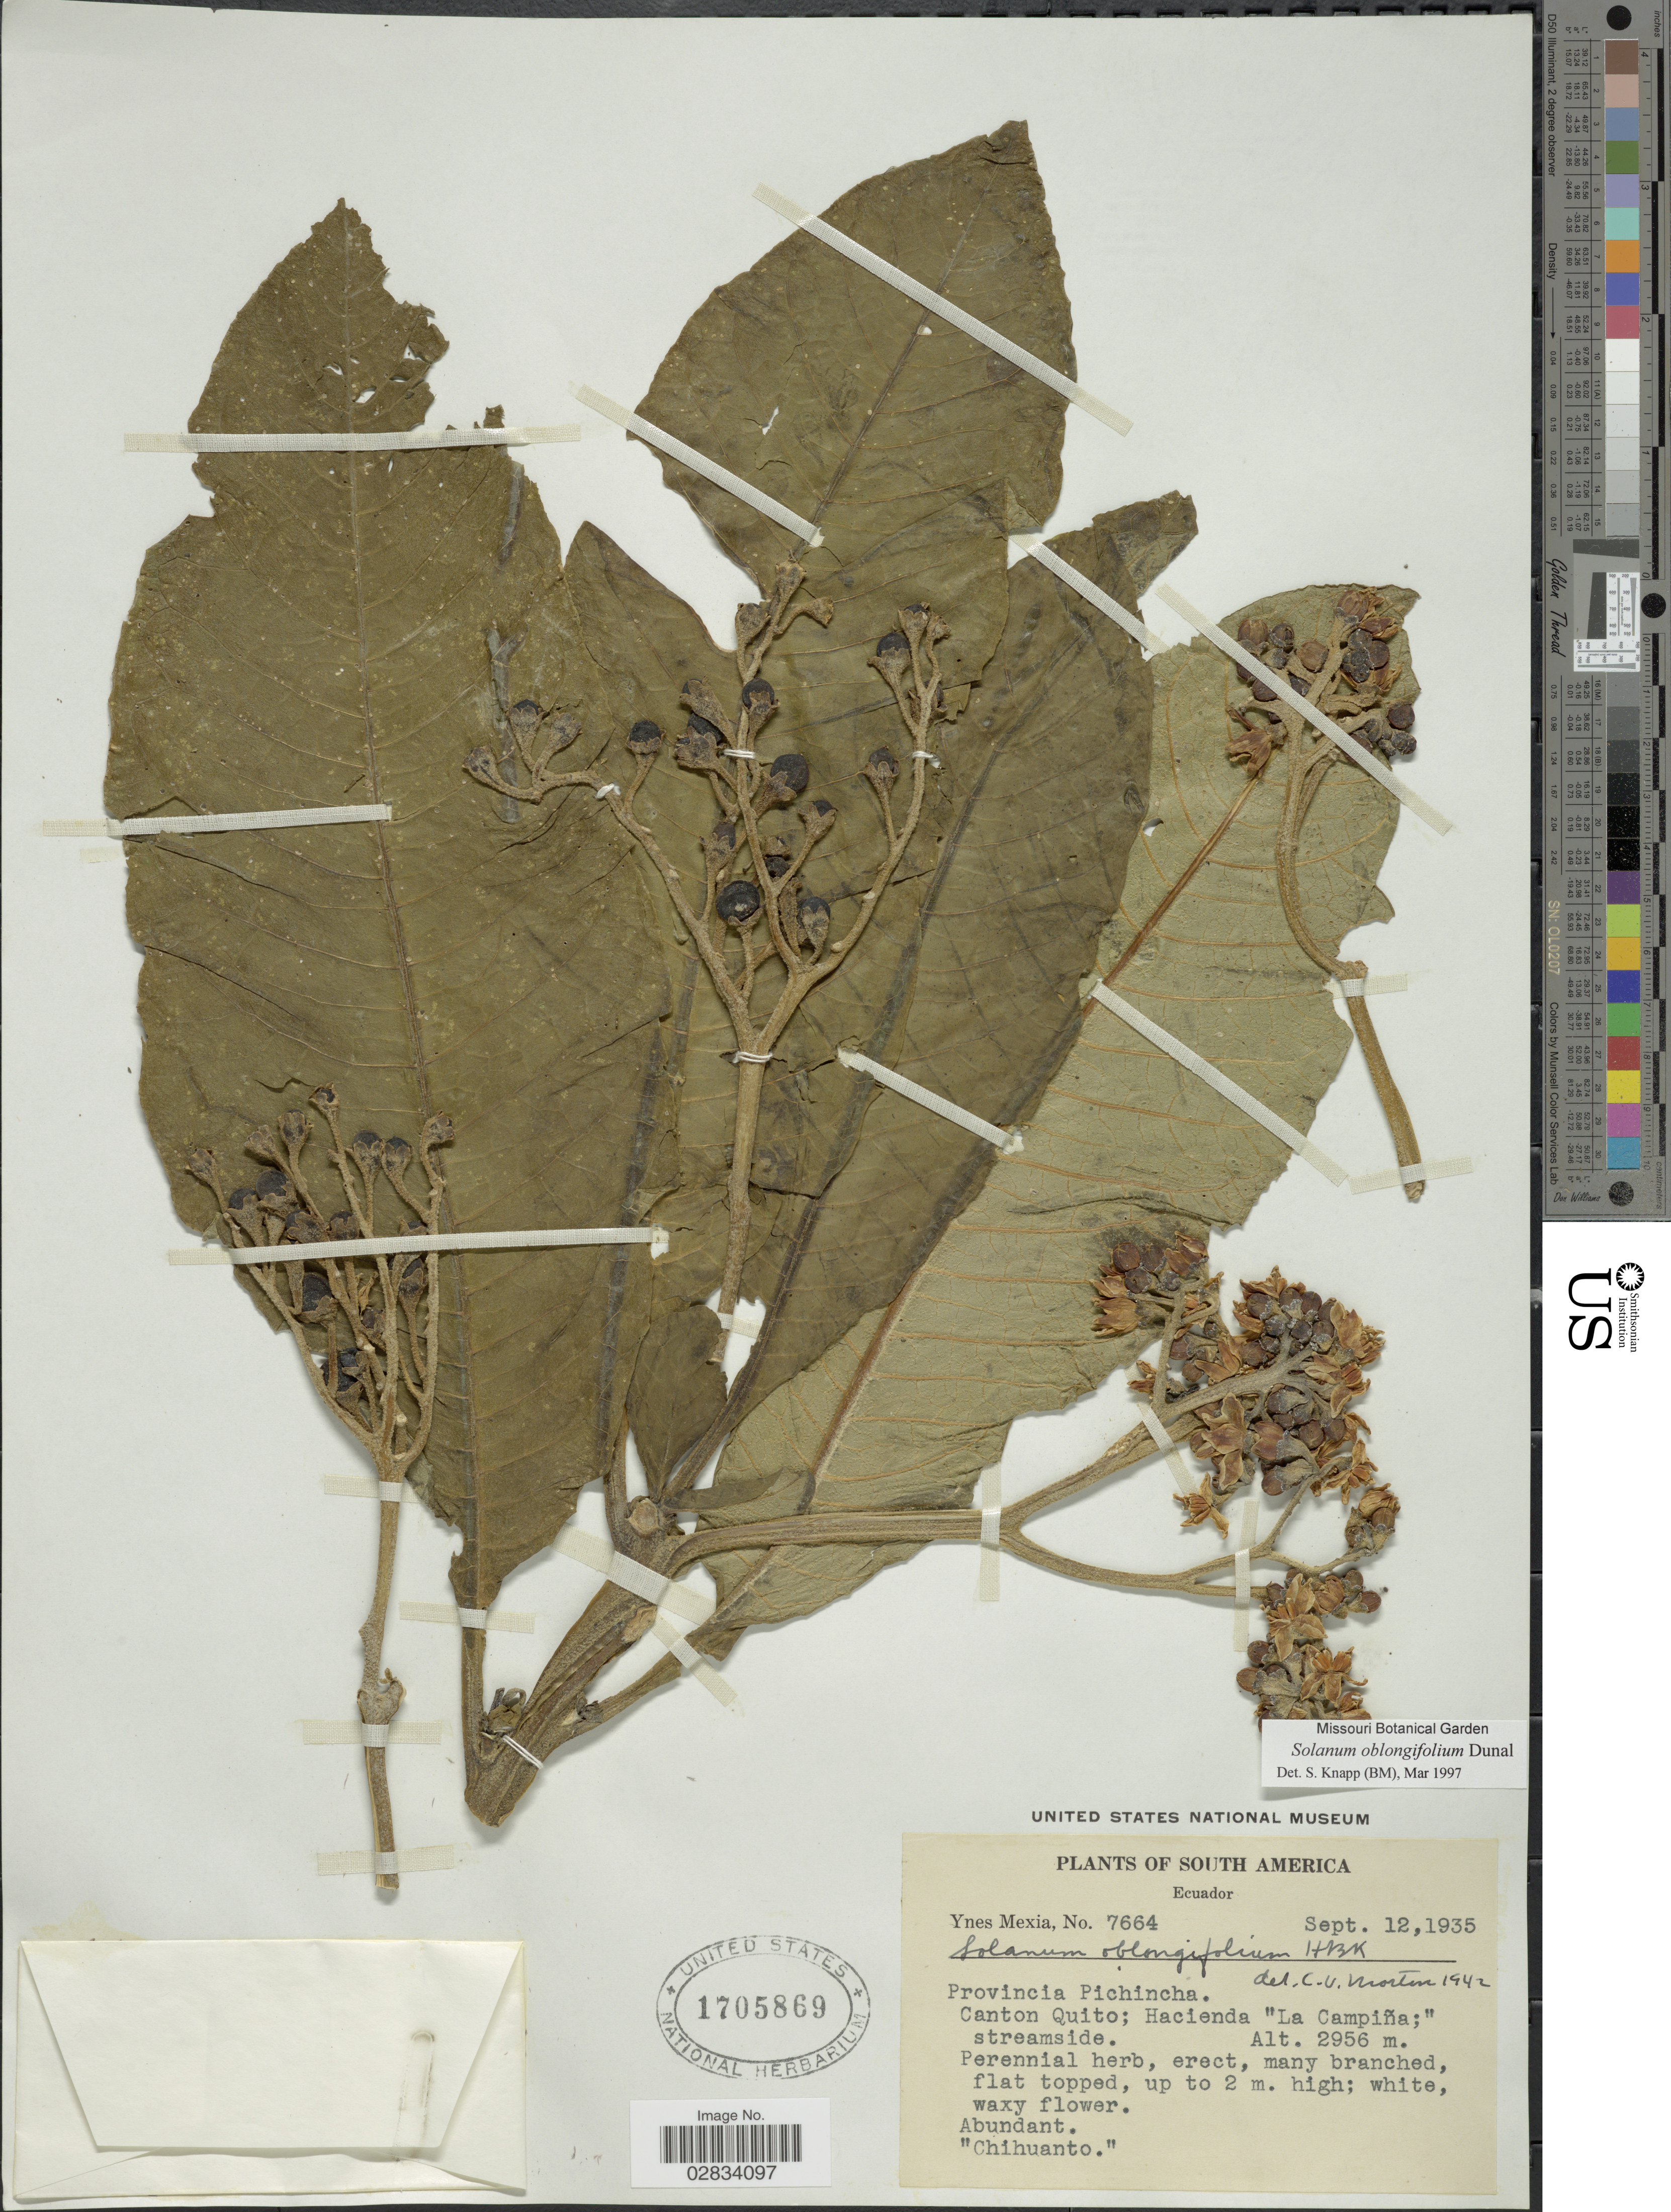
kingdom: Plantae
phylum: Tracheophyta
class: Magnoliopsida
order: Solanales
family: Solanaceae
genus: Solanum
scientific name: Solanum oblongifolium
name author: Duval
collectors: Y. Mexia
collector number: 7664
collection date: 1935-09-12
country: Ecuador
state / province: Pichincha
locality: Canton Quito; Hacienda 'La Campiña'.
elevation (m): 2956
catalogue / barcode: US 1705869